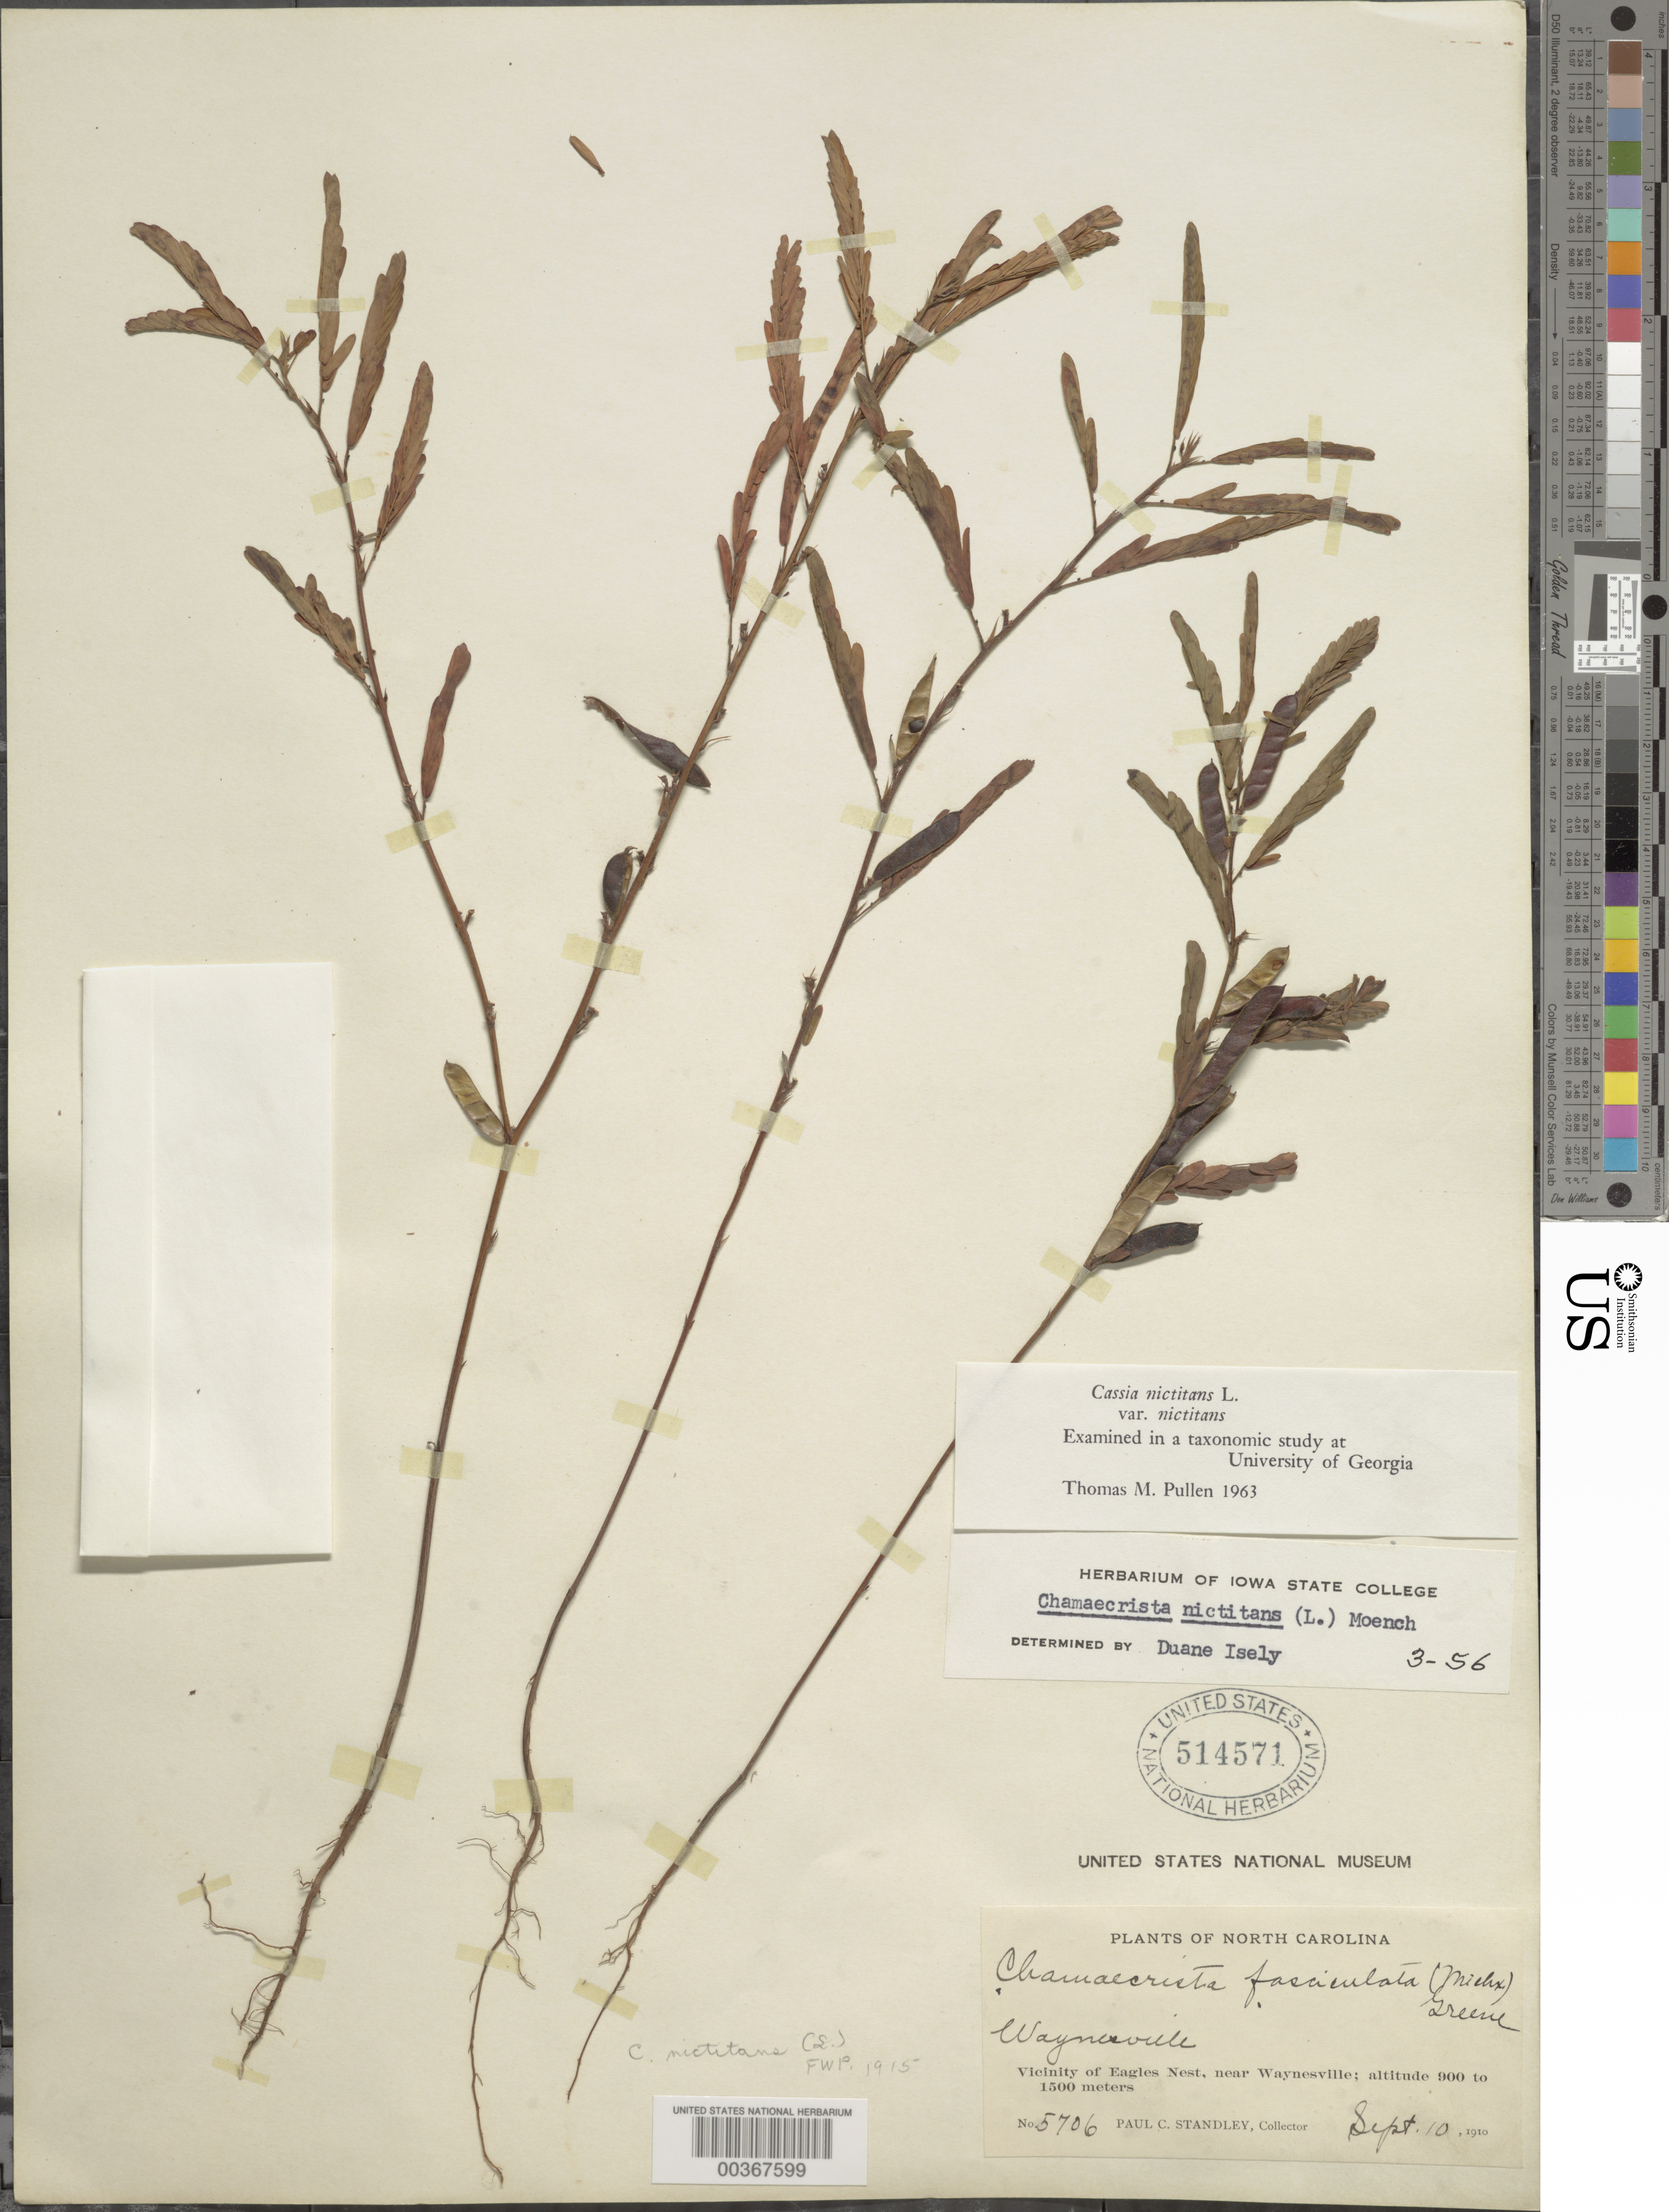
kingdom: Plantae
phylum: Tracheophyta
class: Magnoliopsida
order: Fabales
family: Fabaceae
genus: Chamaecrista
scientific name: Chamaecrista fasciculata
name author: (Michx.) Greene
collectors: P. C. Standley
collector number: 5706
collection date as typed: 10 Sep 1910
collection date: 1910-09-10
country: United States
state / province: North Carolina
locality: Waynesville; vicinity of eagles nest, near wayesville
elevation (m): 900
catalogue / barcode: US 514571